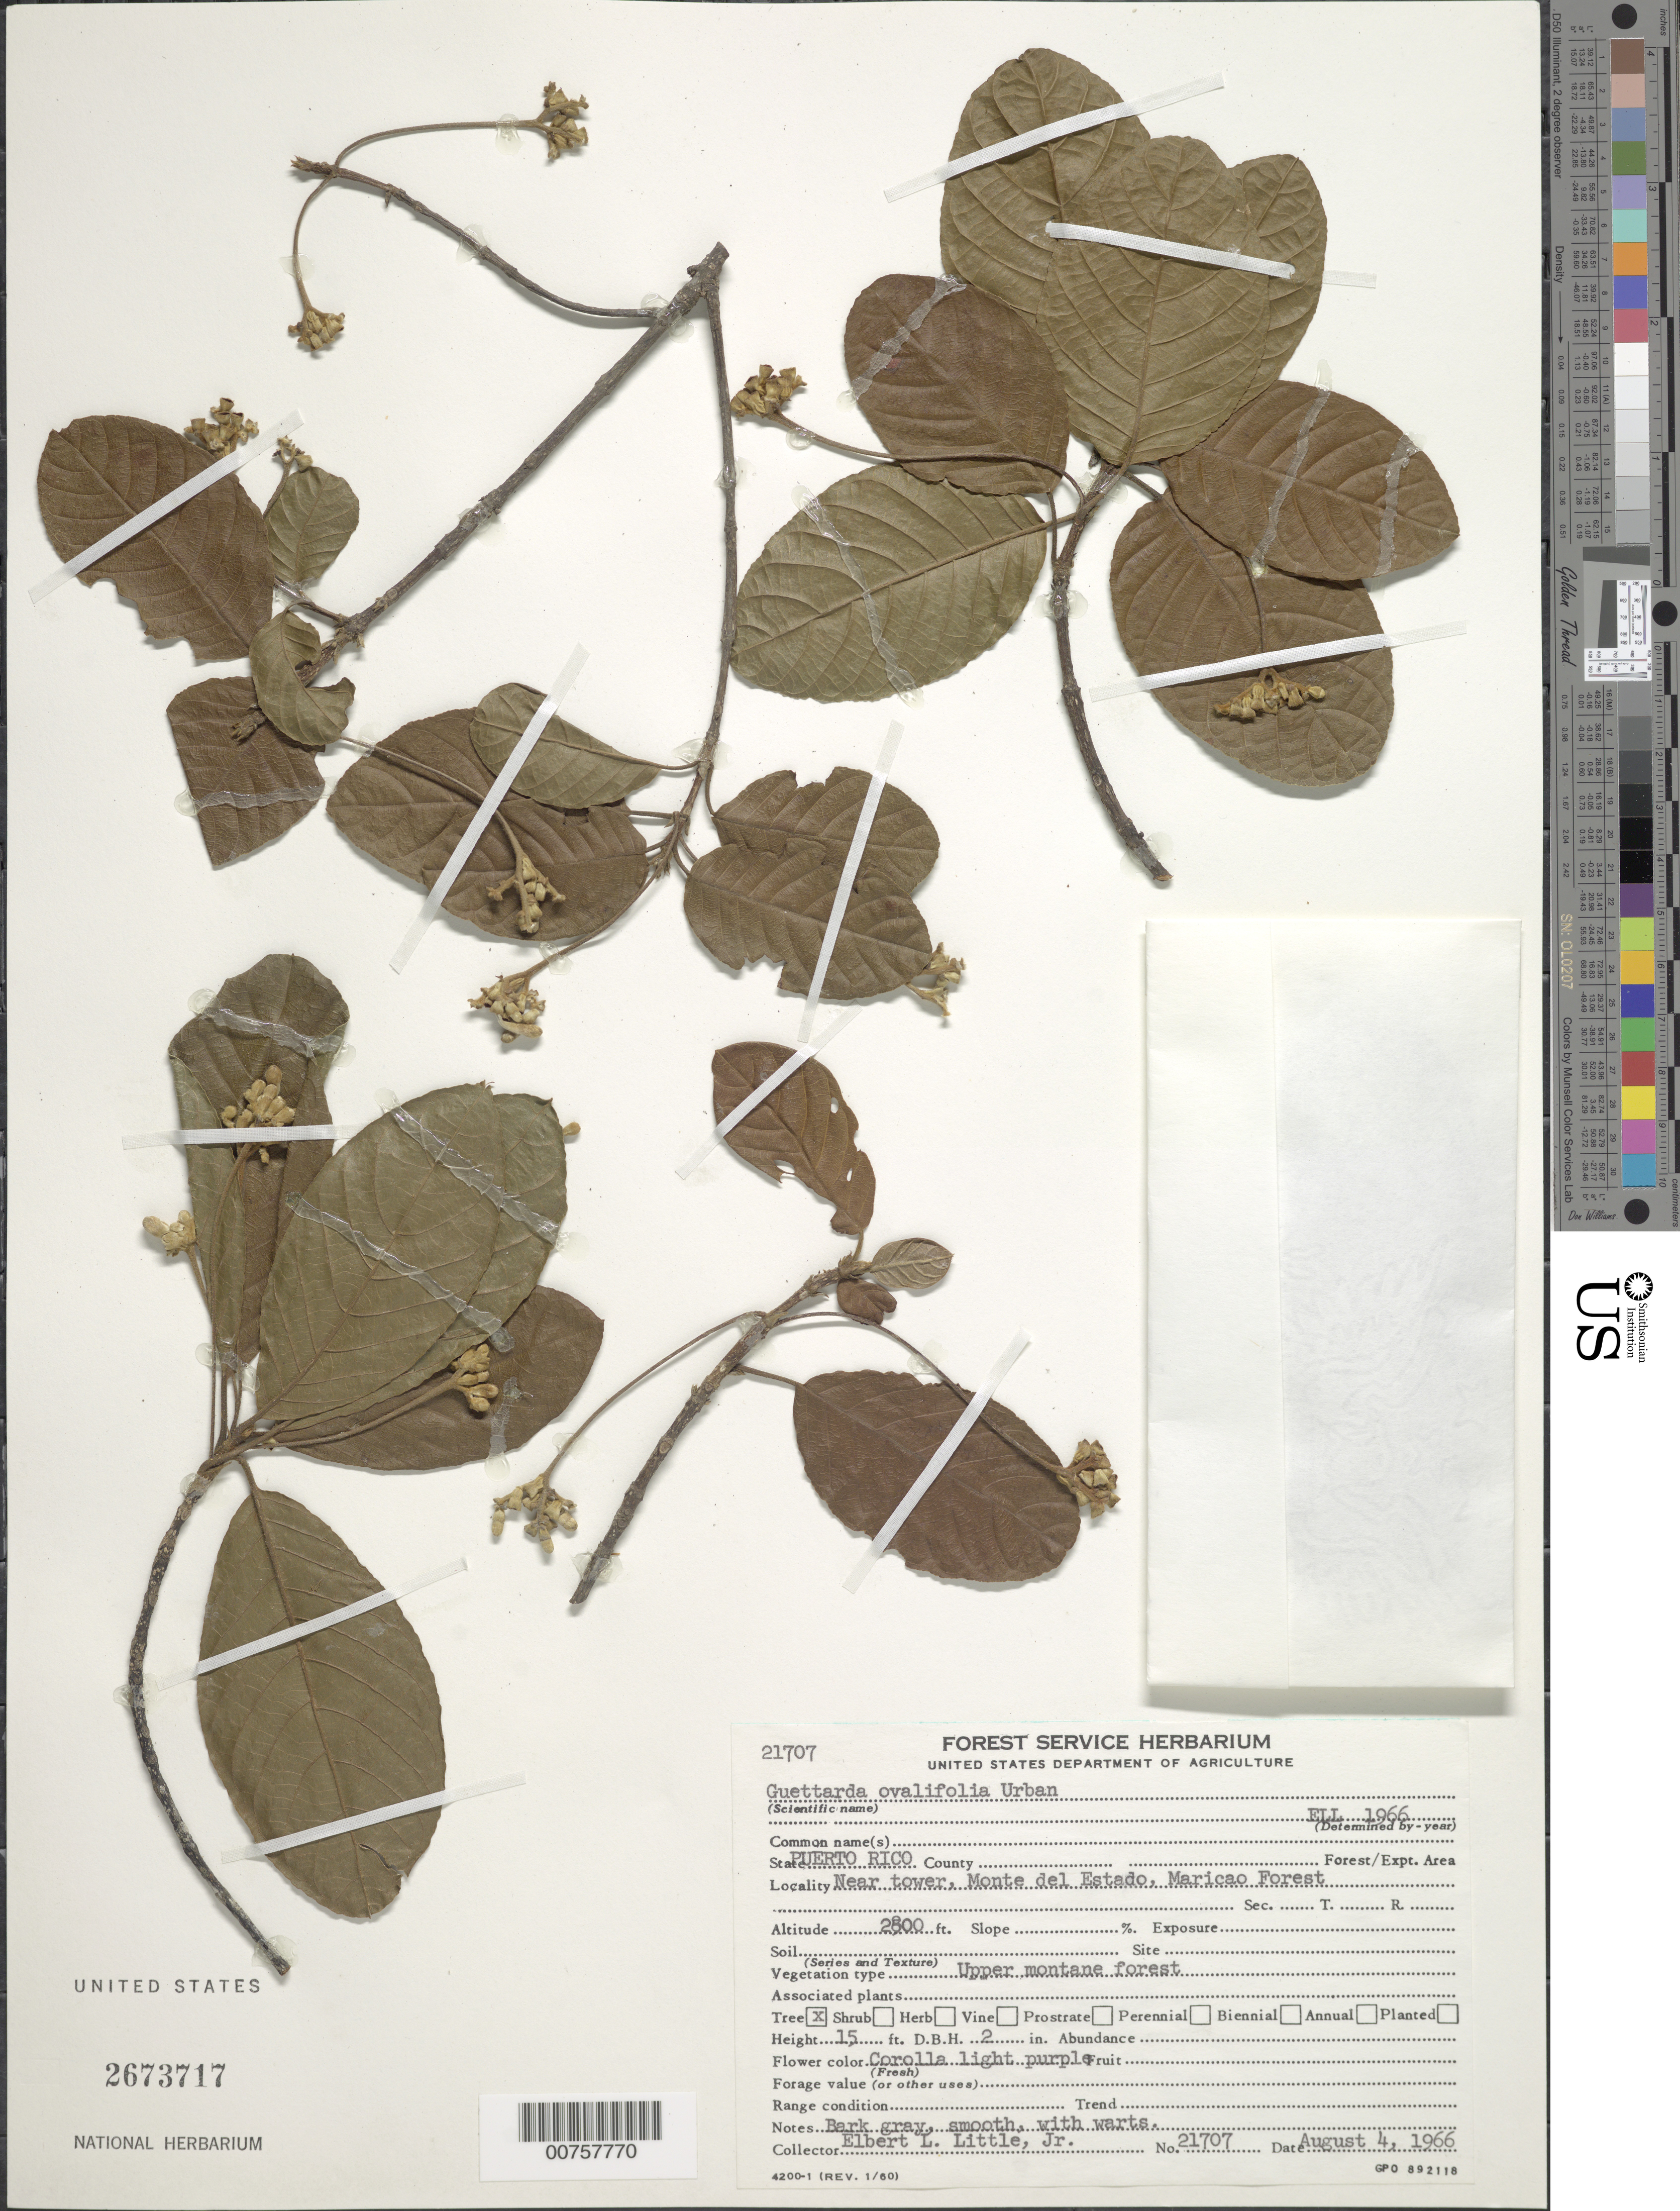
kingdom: Plantae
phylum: Tracheophyta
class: Magnoliopsida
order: Gentianales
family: Rubiaceae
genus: Guettarda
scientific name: Guettarda ovalifolia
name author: Urb.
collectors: E. L. Little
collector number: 21707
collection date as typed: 04 Aug 1966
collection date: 1966-08-04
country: Puerto Rico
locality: Maricao Forest, Monte del Estado, near tower.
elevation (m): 762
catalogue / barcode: US 2673717